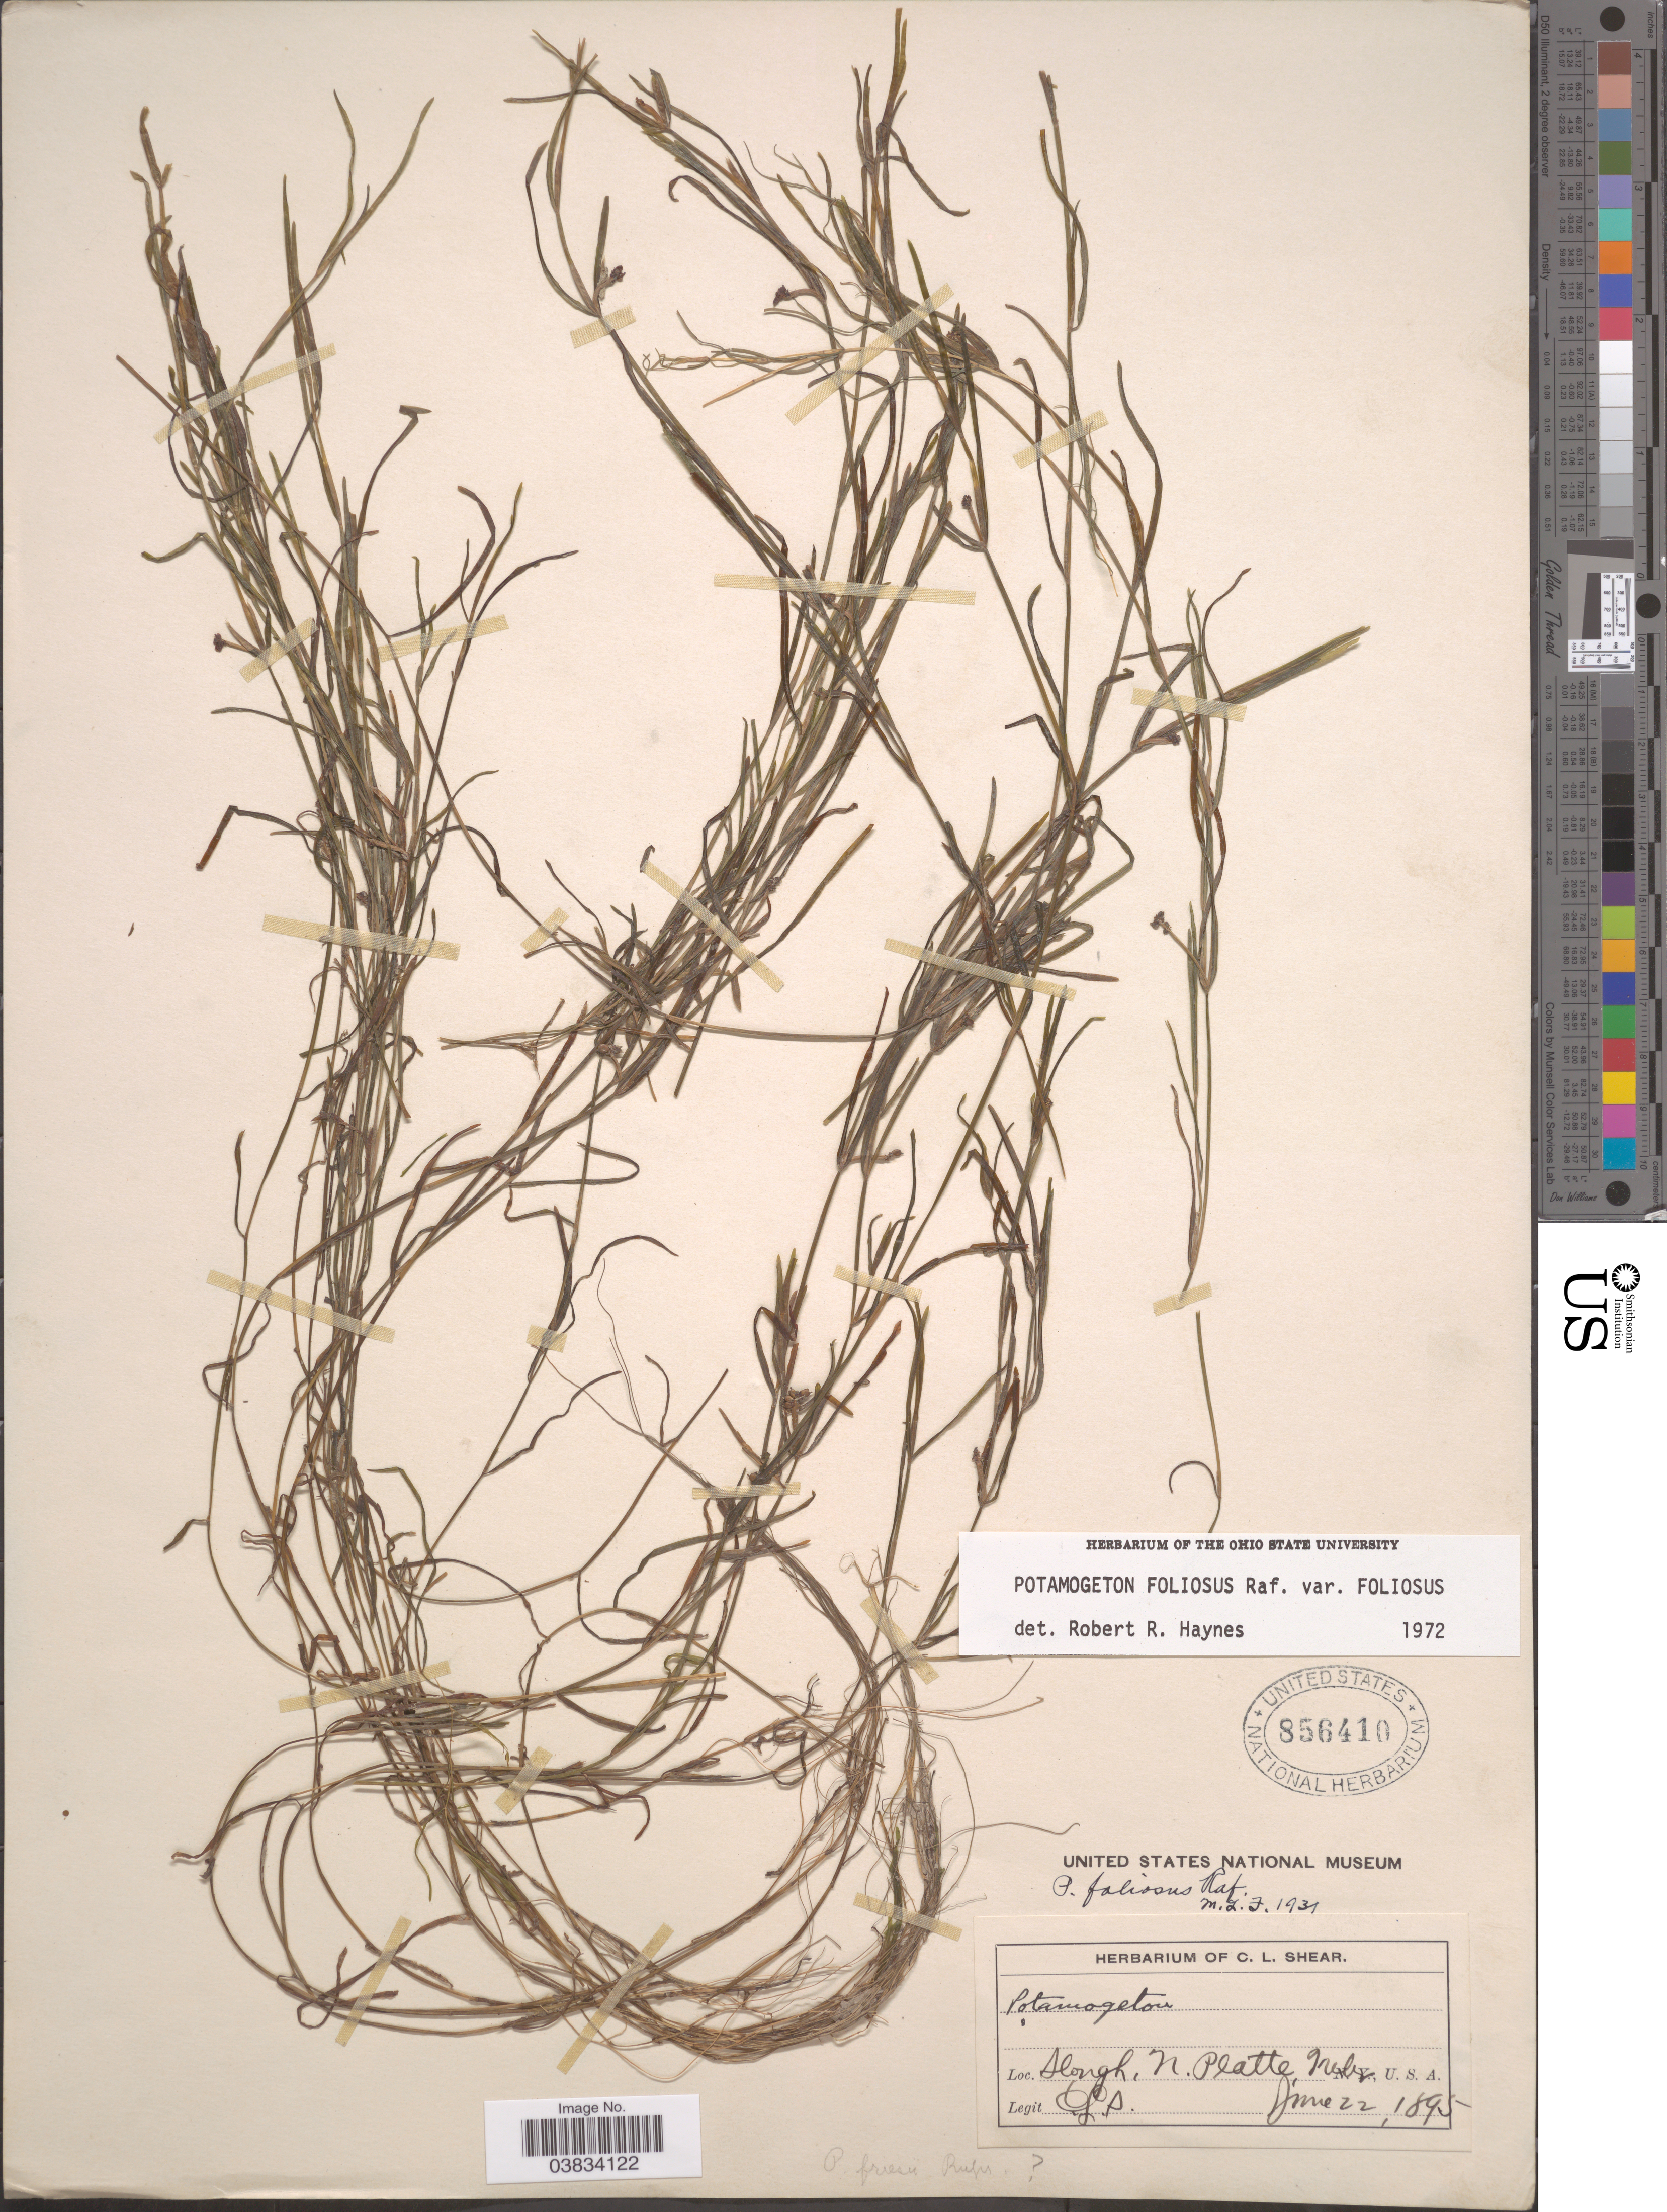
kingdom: Plantae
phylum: Tracheophyta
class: Liliopsida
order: Alismatales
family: Potamogetonaceae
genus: Potamogeton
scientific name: Potamogeton foliosus var. foliosus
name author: Raf.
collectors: C. L. Shear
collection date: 1895-06-22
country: United States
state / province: Nebraska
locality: Slough, N. Platte.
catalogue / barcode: US 856410